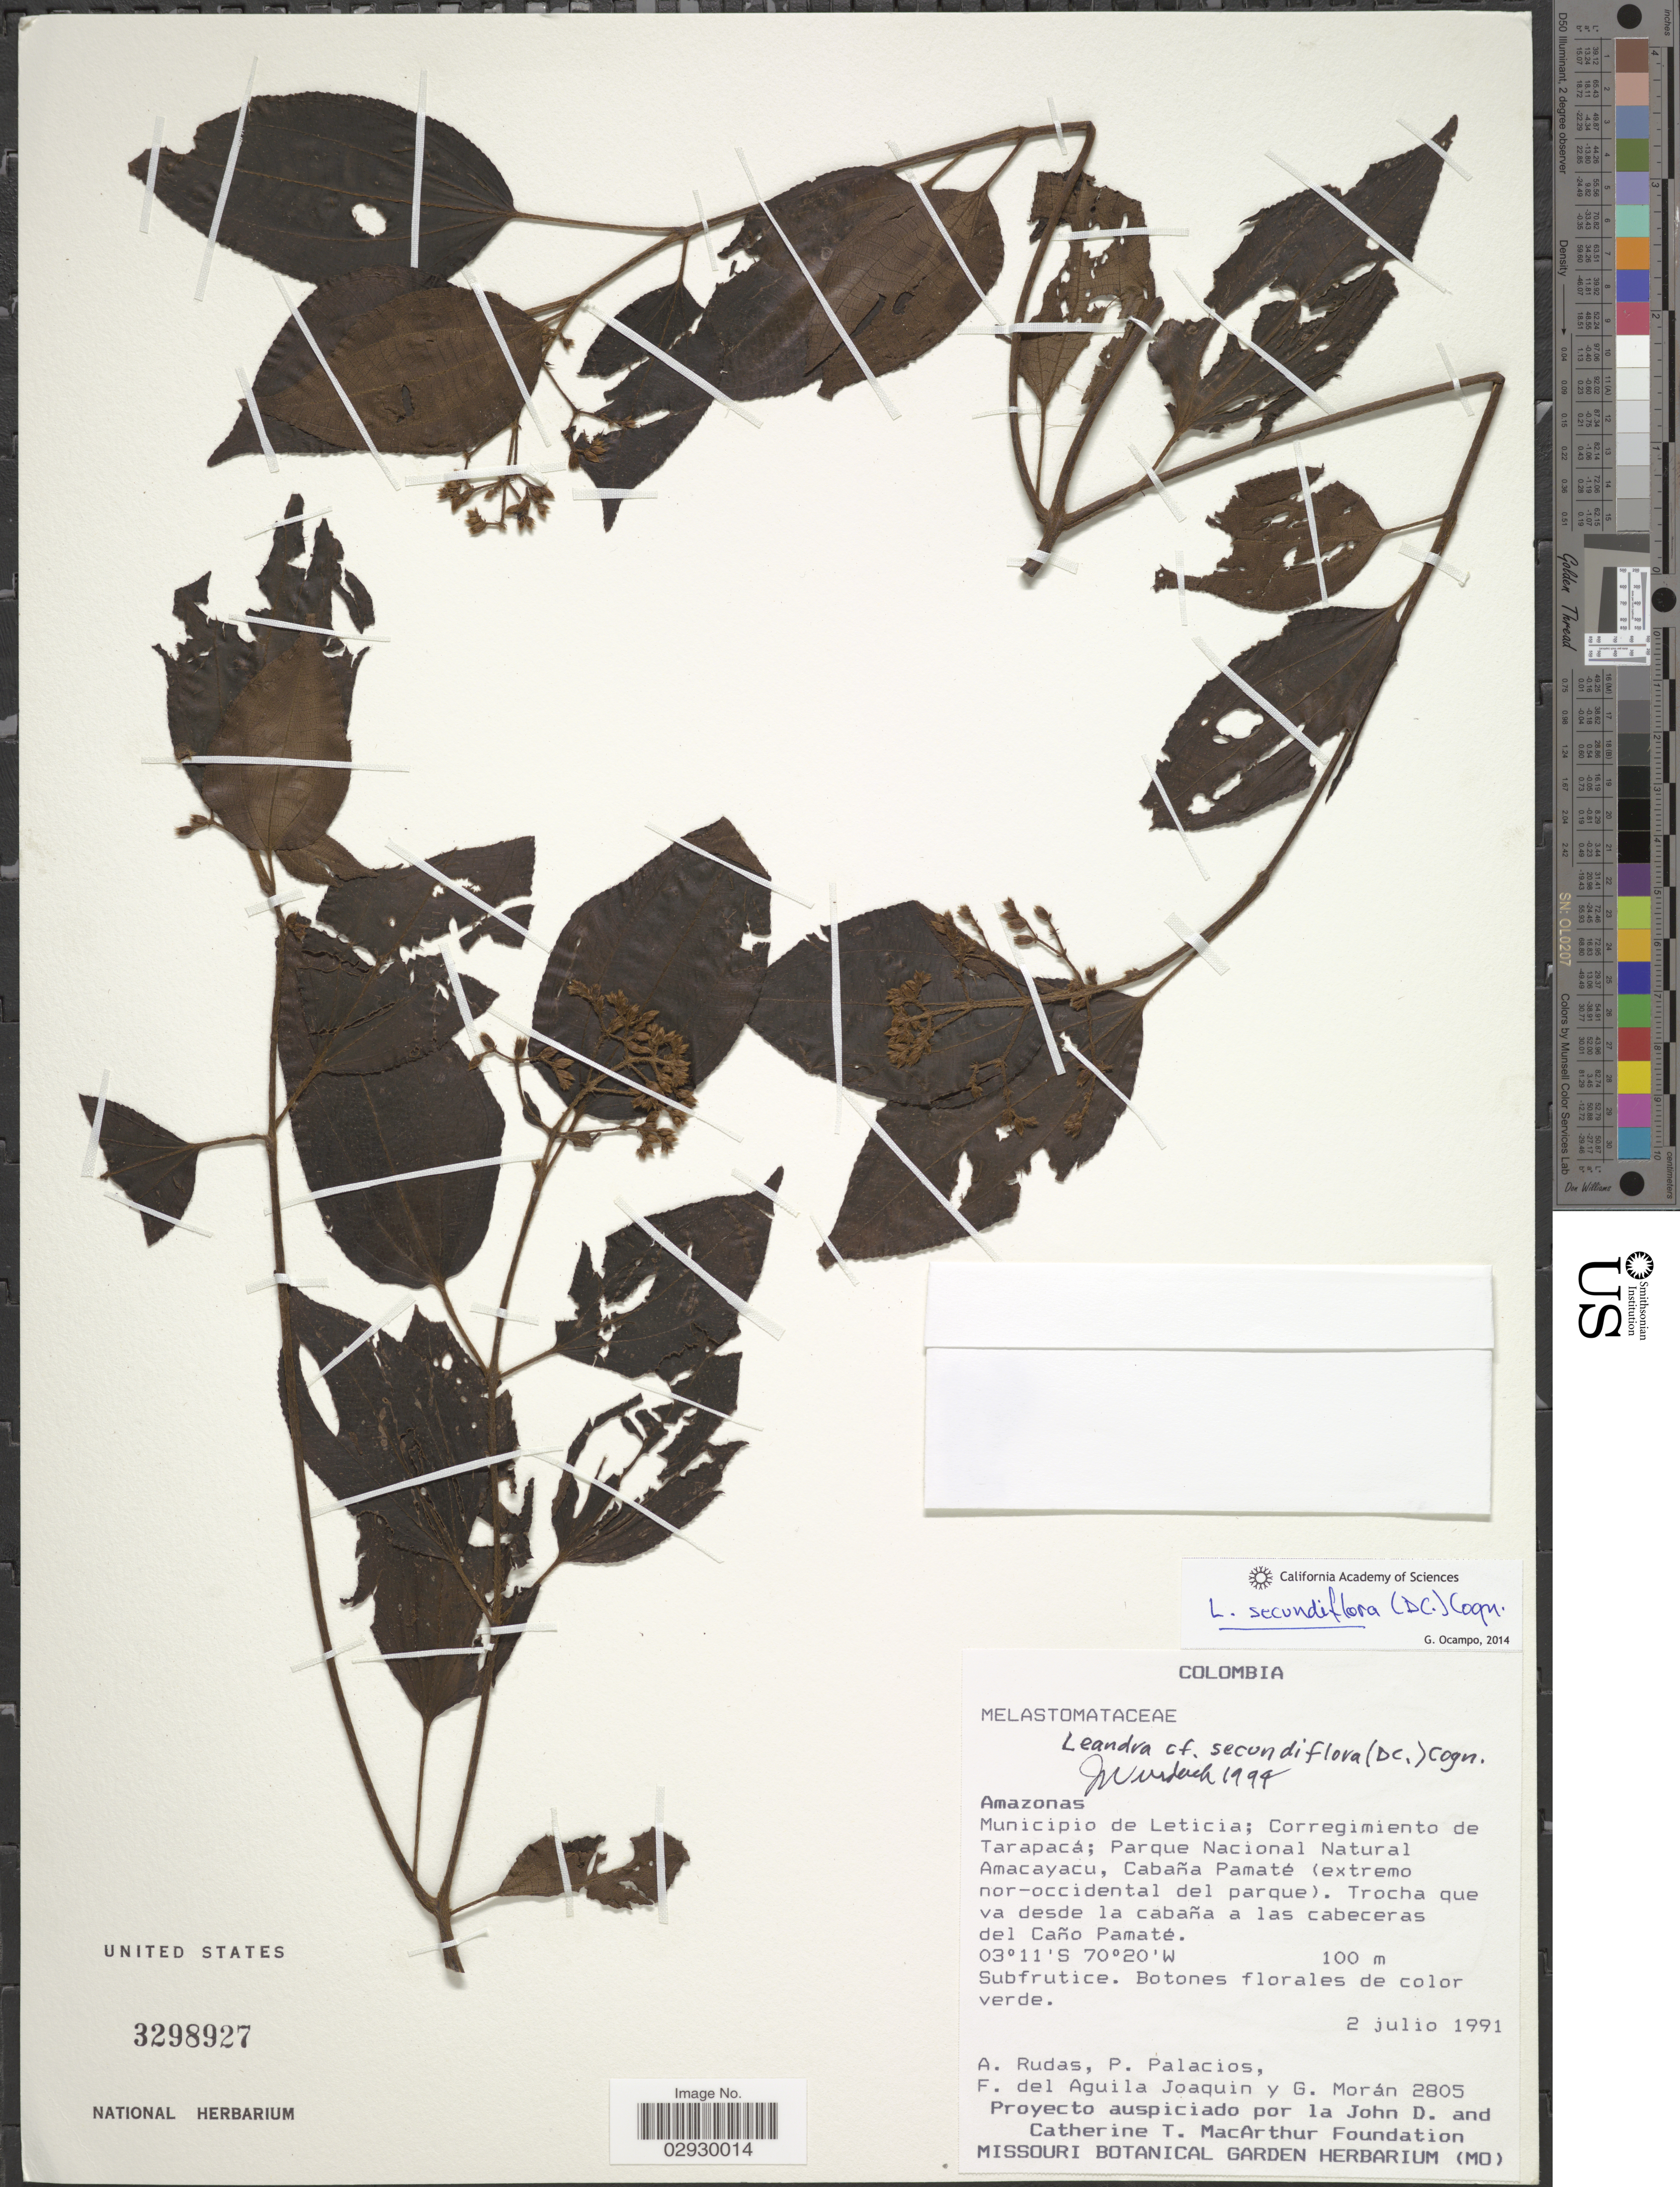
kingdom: Plantae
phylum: Tracheophyta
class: Magnoliopsida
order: Myrtales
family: Melastomataceae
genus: Leandra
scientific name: Leandra secundiflora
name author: (DC.) Cogn.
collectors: A. Rudas, P. Palacios, F. Aguila Joaquin & G. Moran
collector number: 2805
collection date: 1991-07-02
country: Colombia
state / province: Amazônas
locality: Municipio de Leticia; Corregimiento de Tarapacá; Parque Nacional Natural Amacayacu, Cabaña Pamaté (extremo nor-occidental del parque). Trocha que va desde la cabaña a las cabeceras del Caño Pamaté.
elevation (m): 100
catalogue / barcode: US 3298927